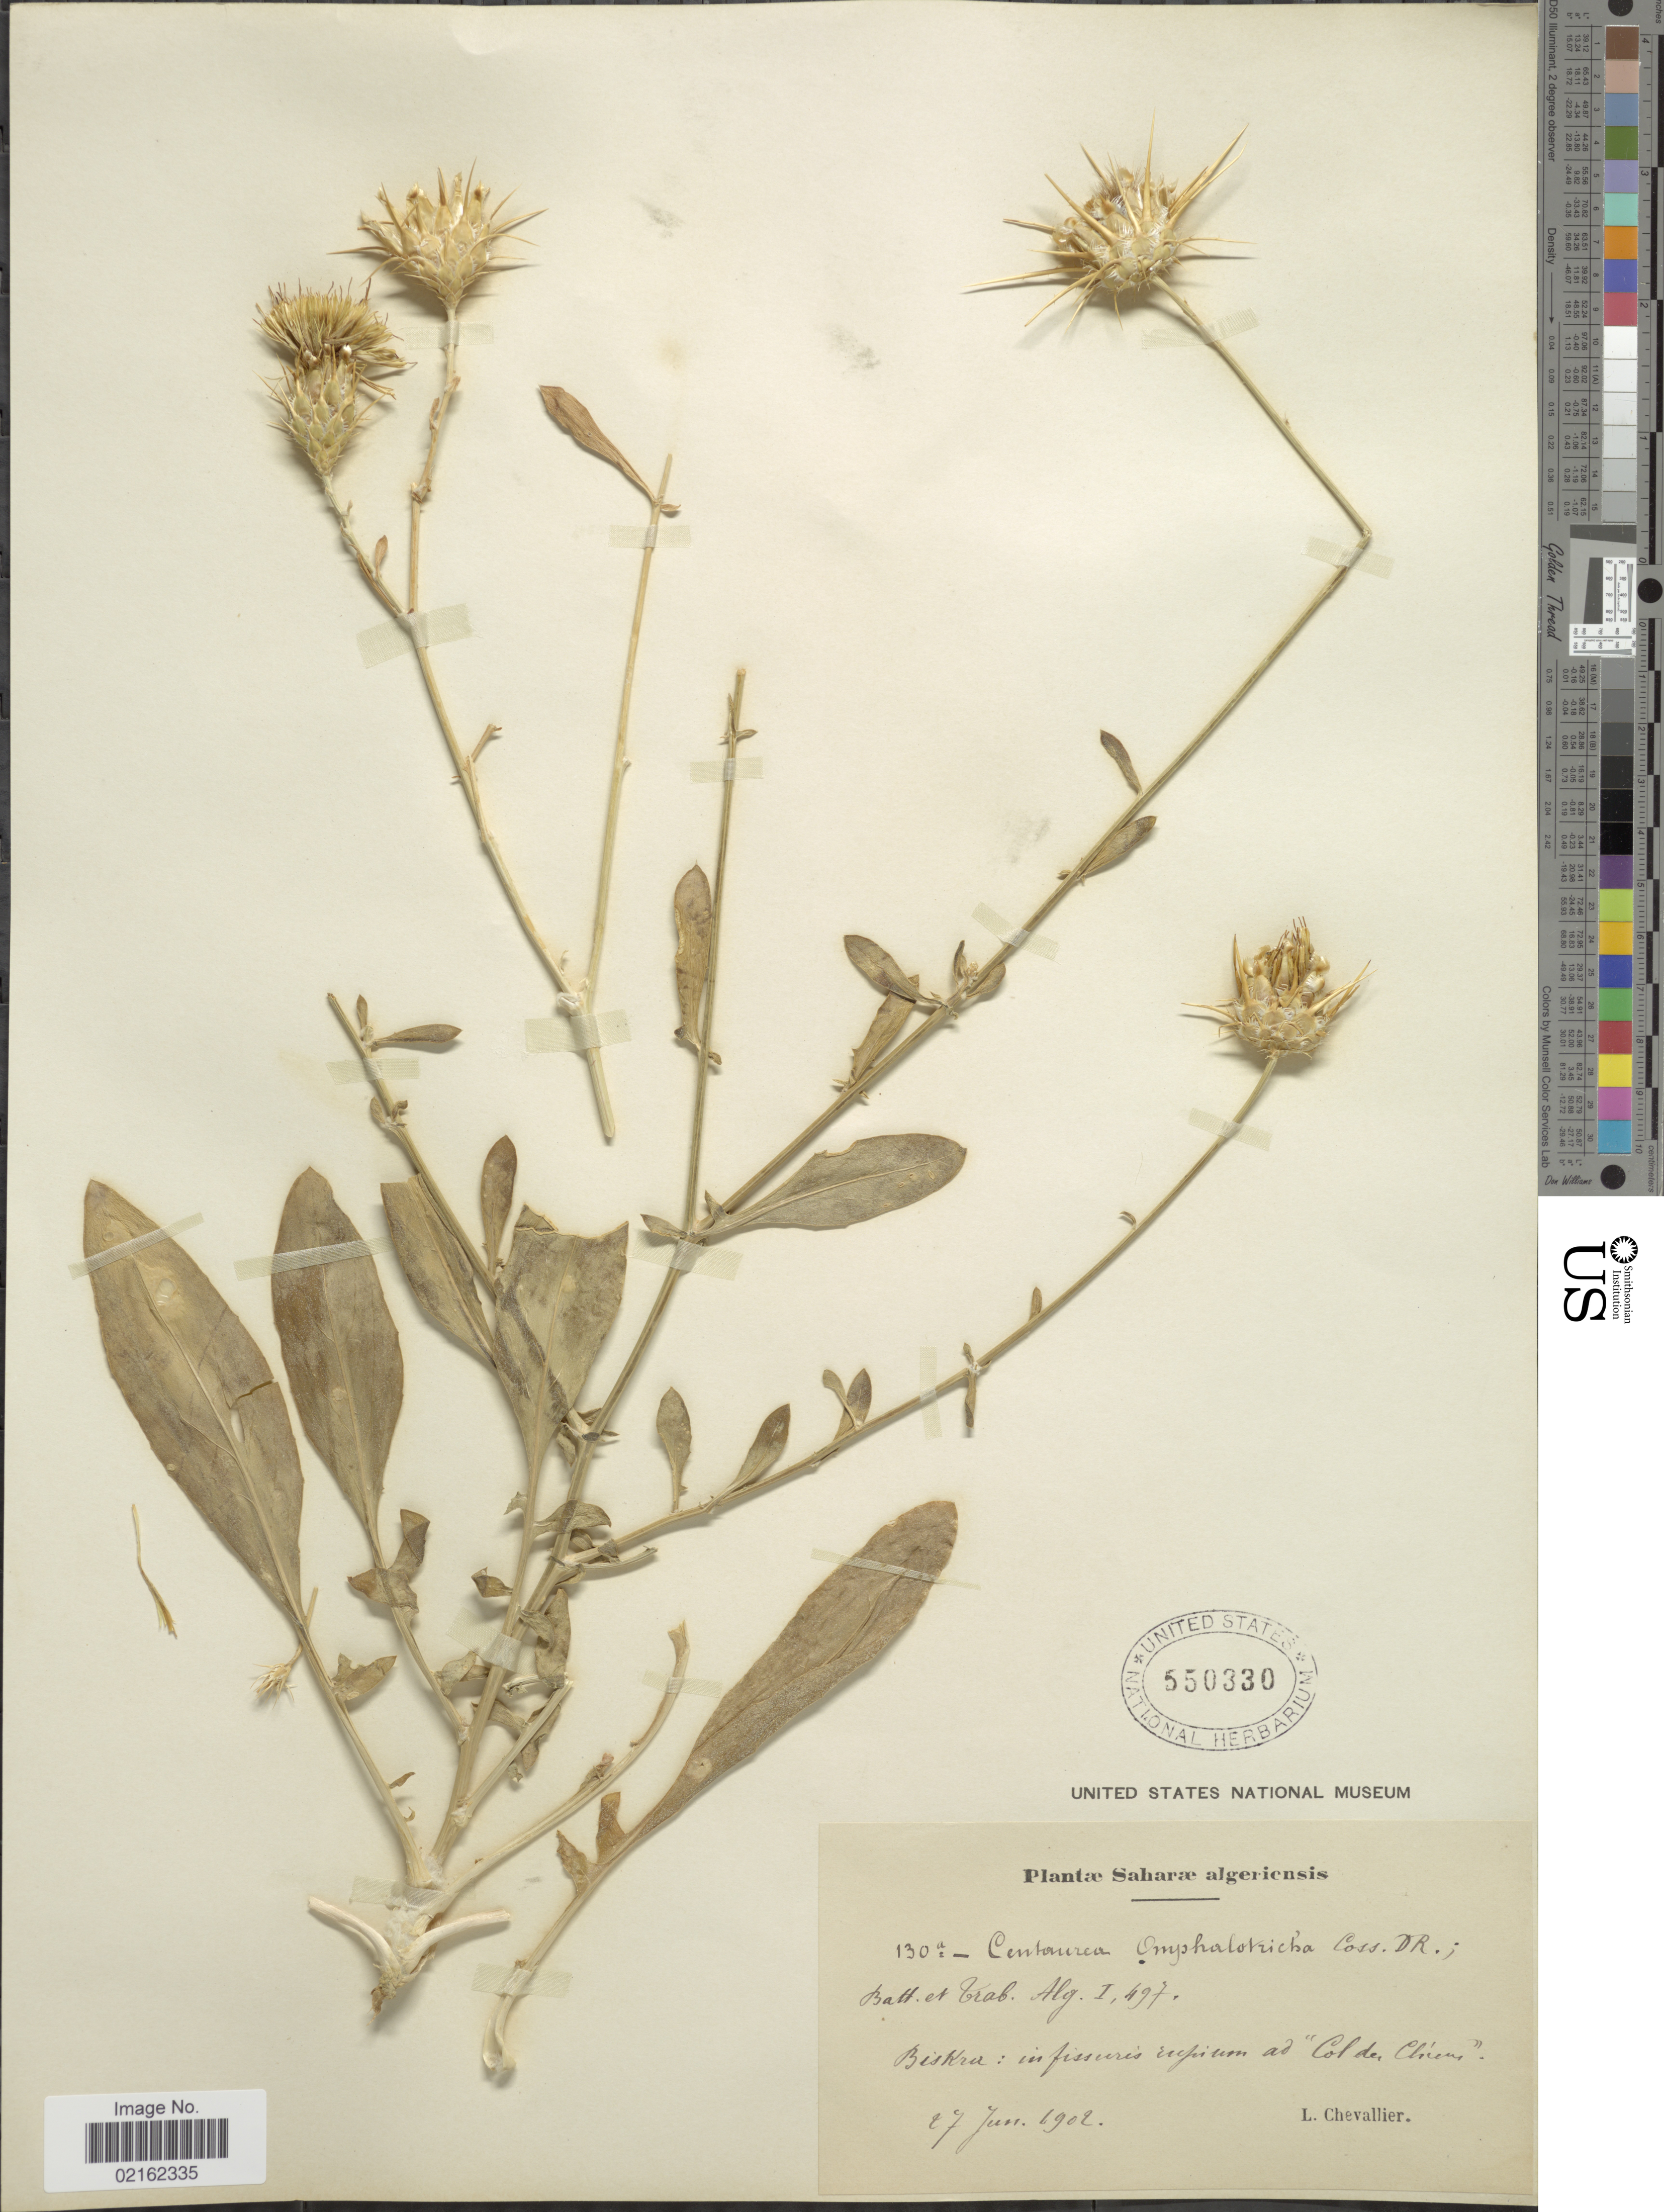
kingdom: Plantae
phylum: Tracheophyta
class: Magnoliopsida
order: Asterales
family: Asteraceae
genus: Centaurea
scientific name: Centaurea omphalotricha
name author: Coss. & Durieu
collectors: L. Chevallier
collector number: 130a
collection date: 1902-06-27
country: Algeria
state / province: Biskra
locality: Saharae algeriensis, ad "Col des Chênes"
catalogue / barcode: US 550330